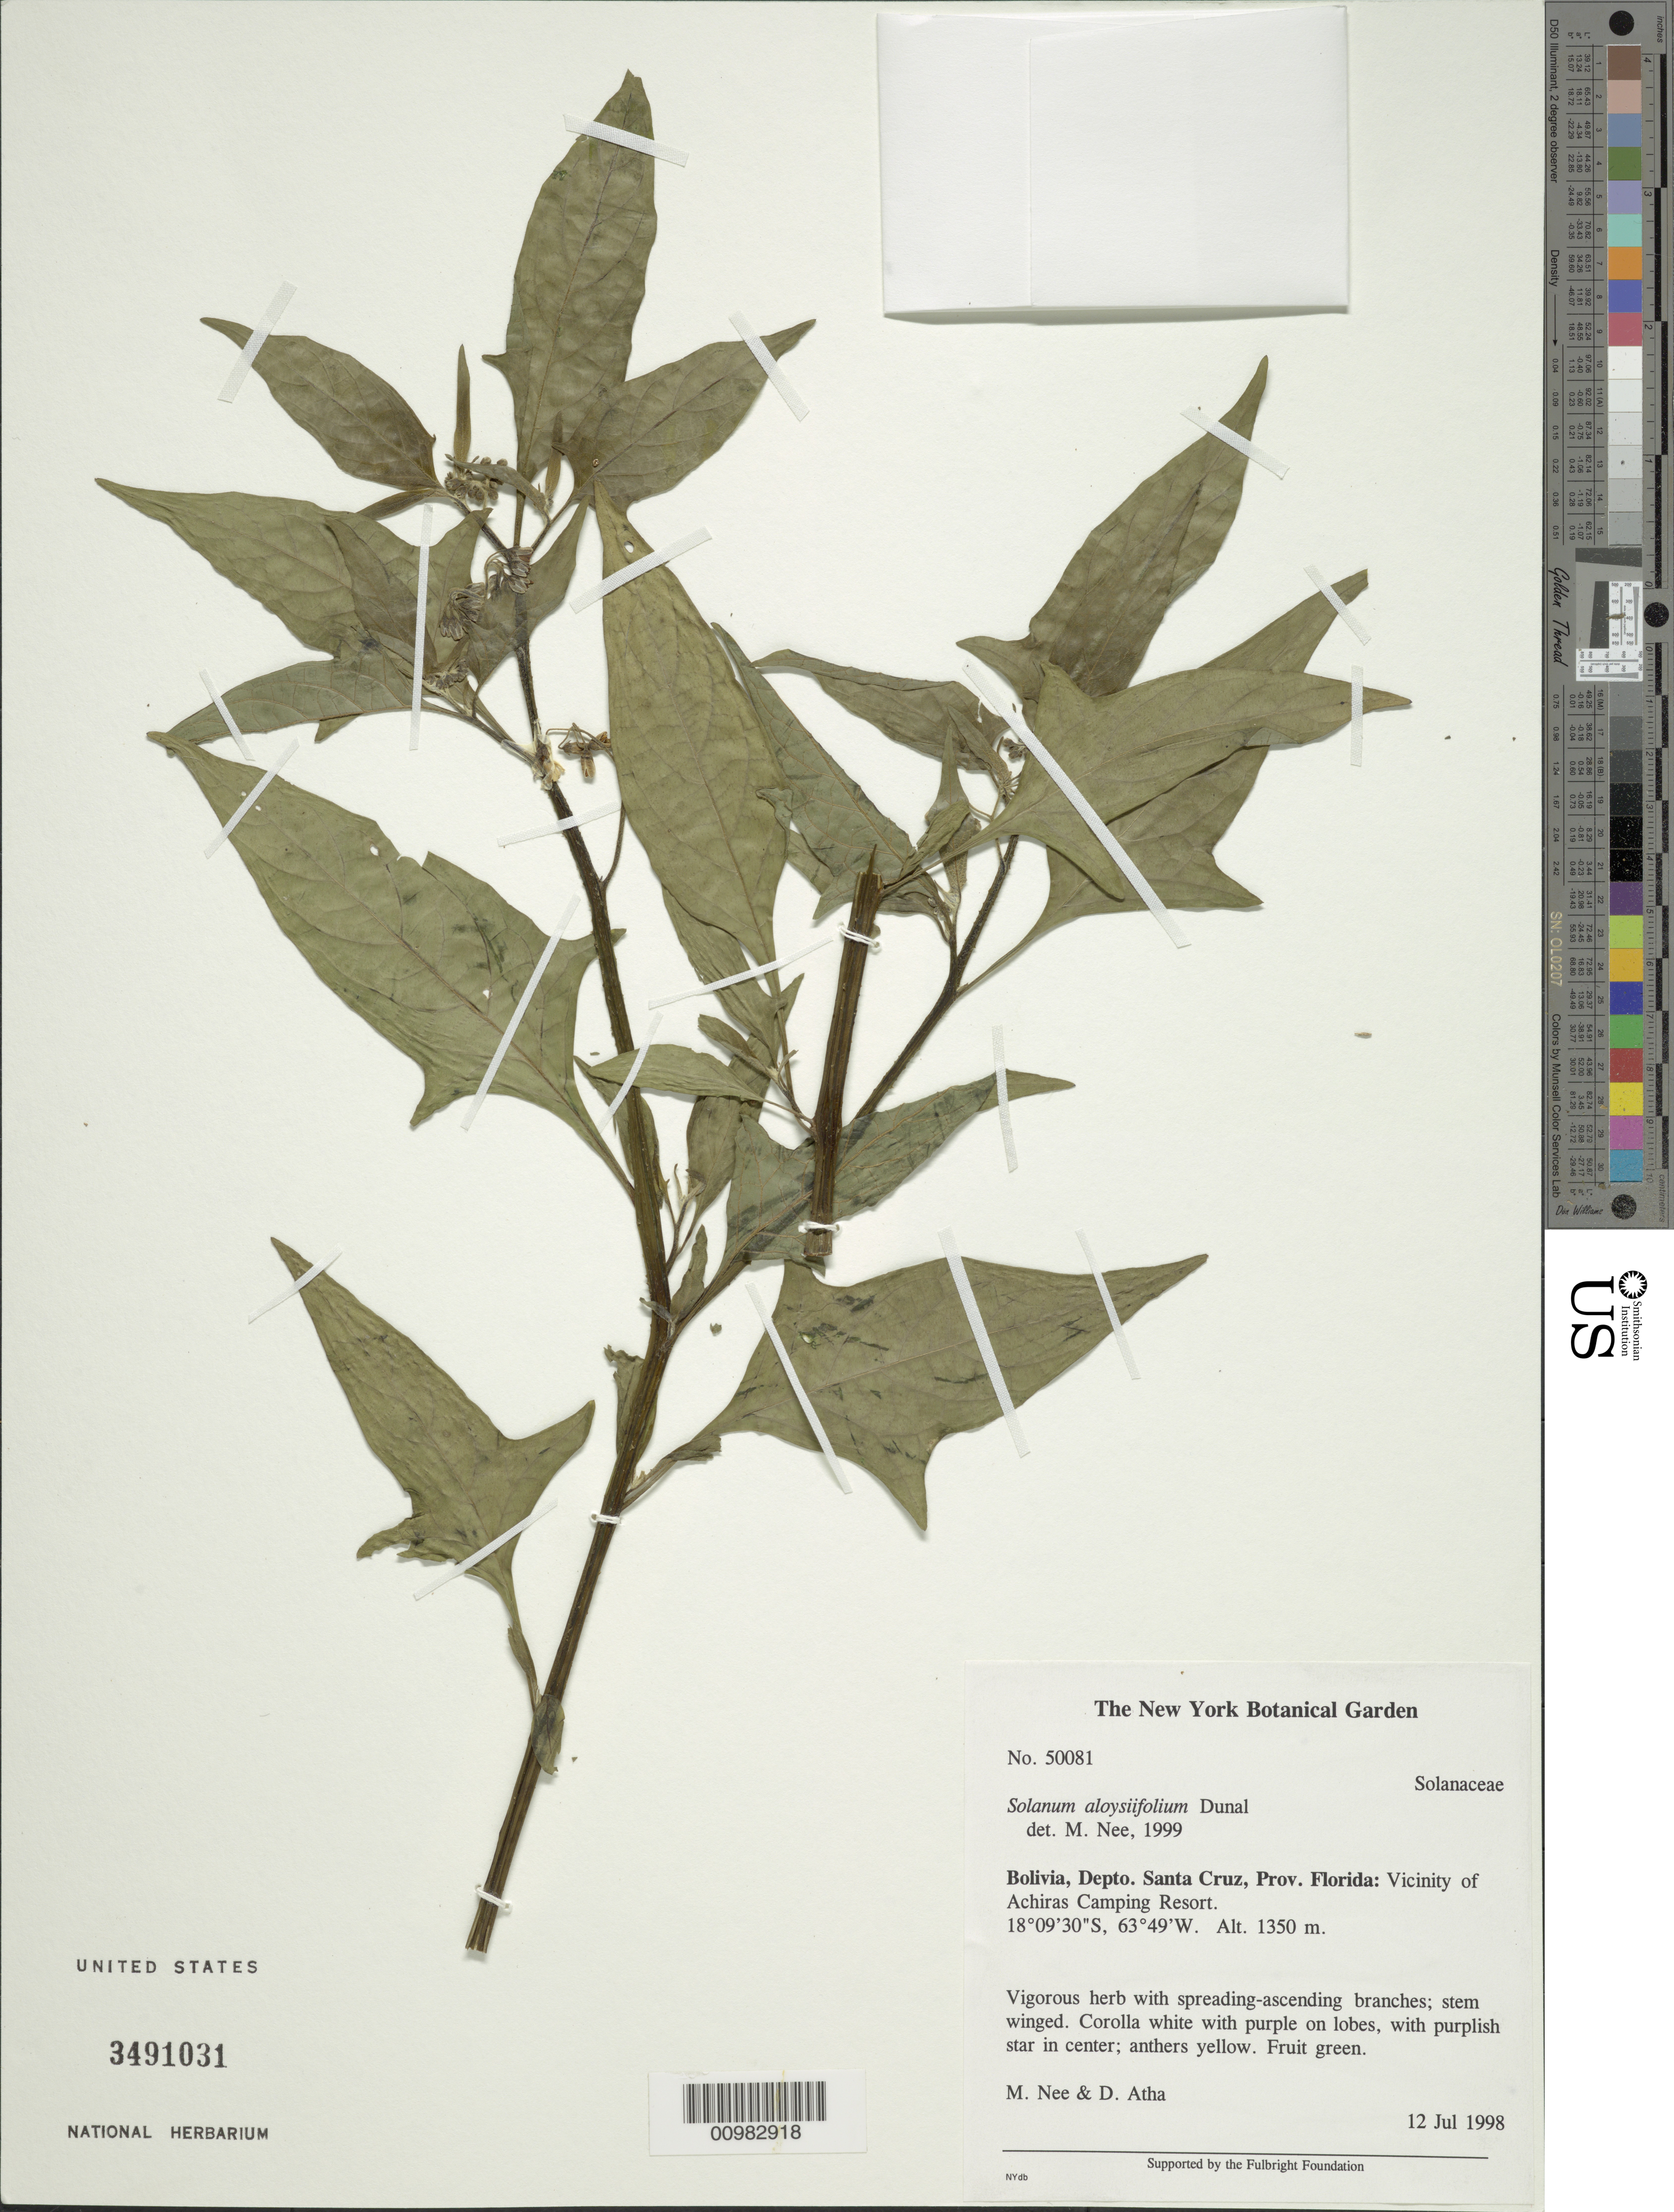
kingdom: Plantae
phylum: Tracheophyta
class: Magnoliopsida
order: Solanales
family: Solanaceae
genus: Solanum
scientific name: Solanum aloysiifolium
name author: Dunal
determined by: Särkinen, T.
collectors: M. Nee & D. Atha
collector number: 50081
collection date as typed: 12 Jul 1998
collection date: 1998-07-12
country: Bolivia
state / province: Santa Cruz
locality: Bolivia, Depto. Santa Cruz, Prov. Florida: Vicinity of Achiras Camping Resort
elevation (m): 1350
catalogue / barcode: US 3491031